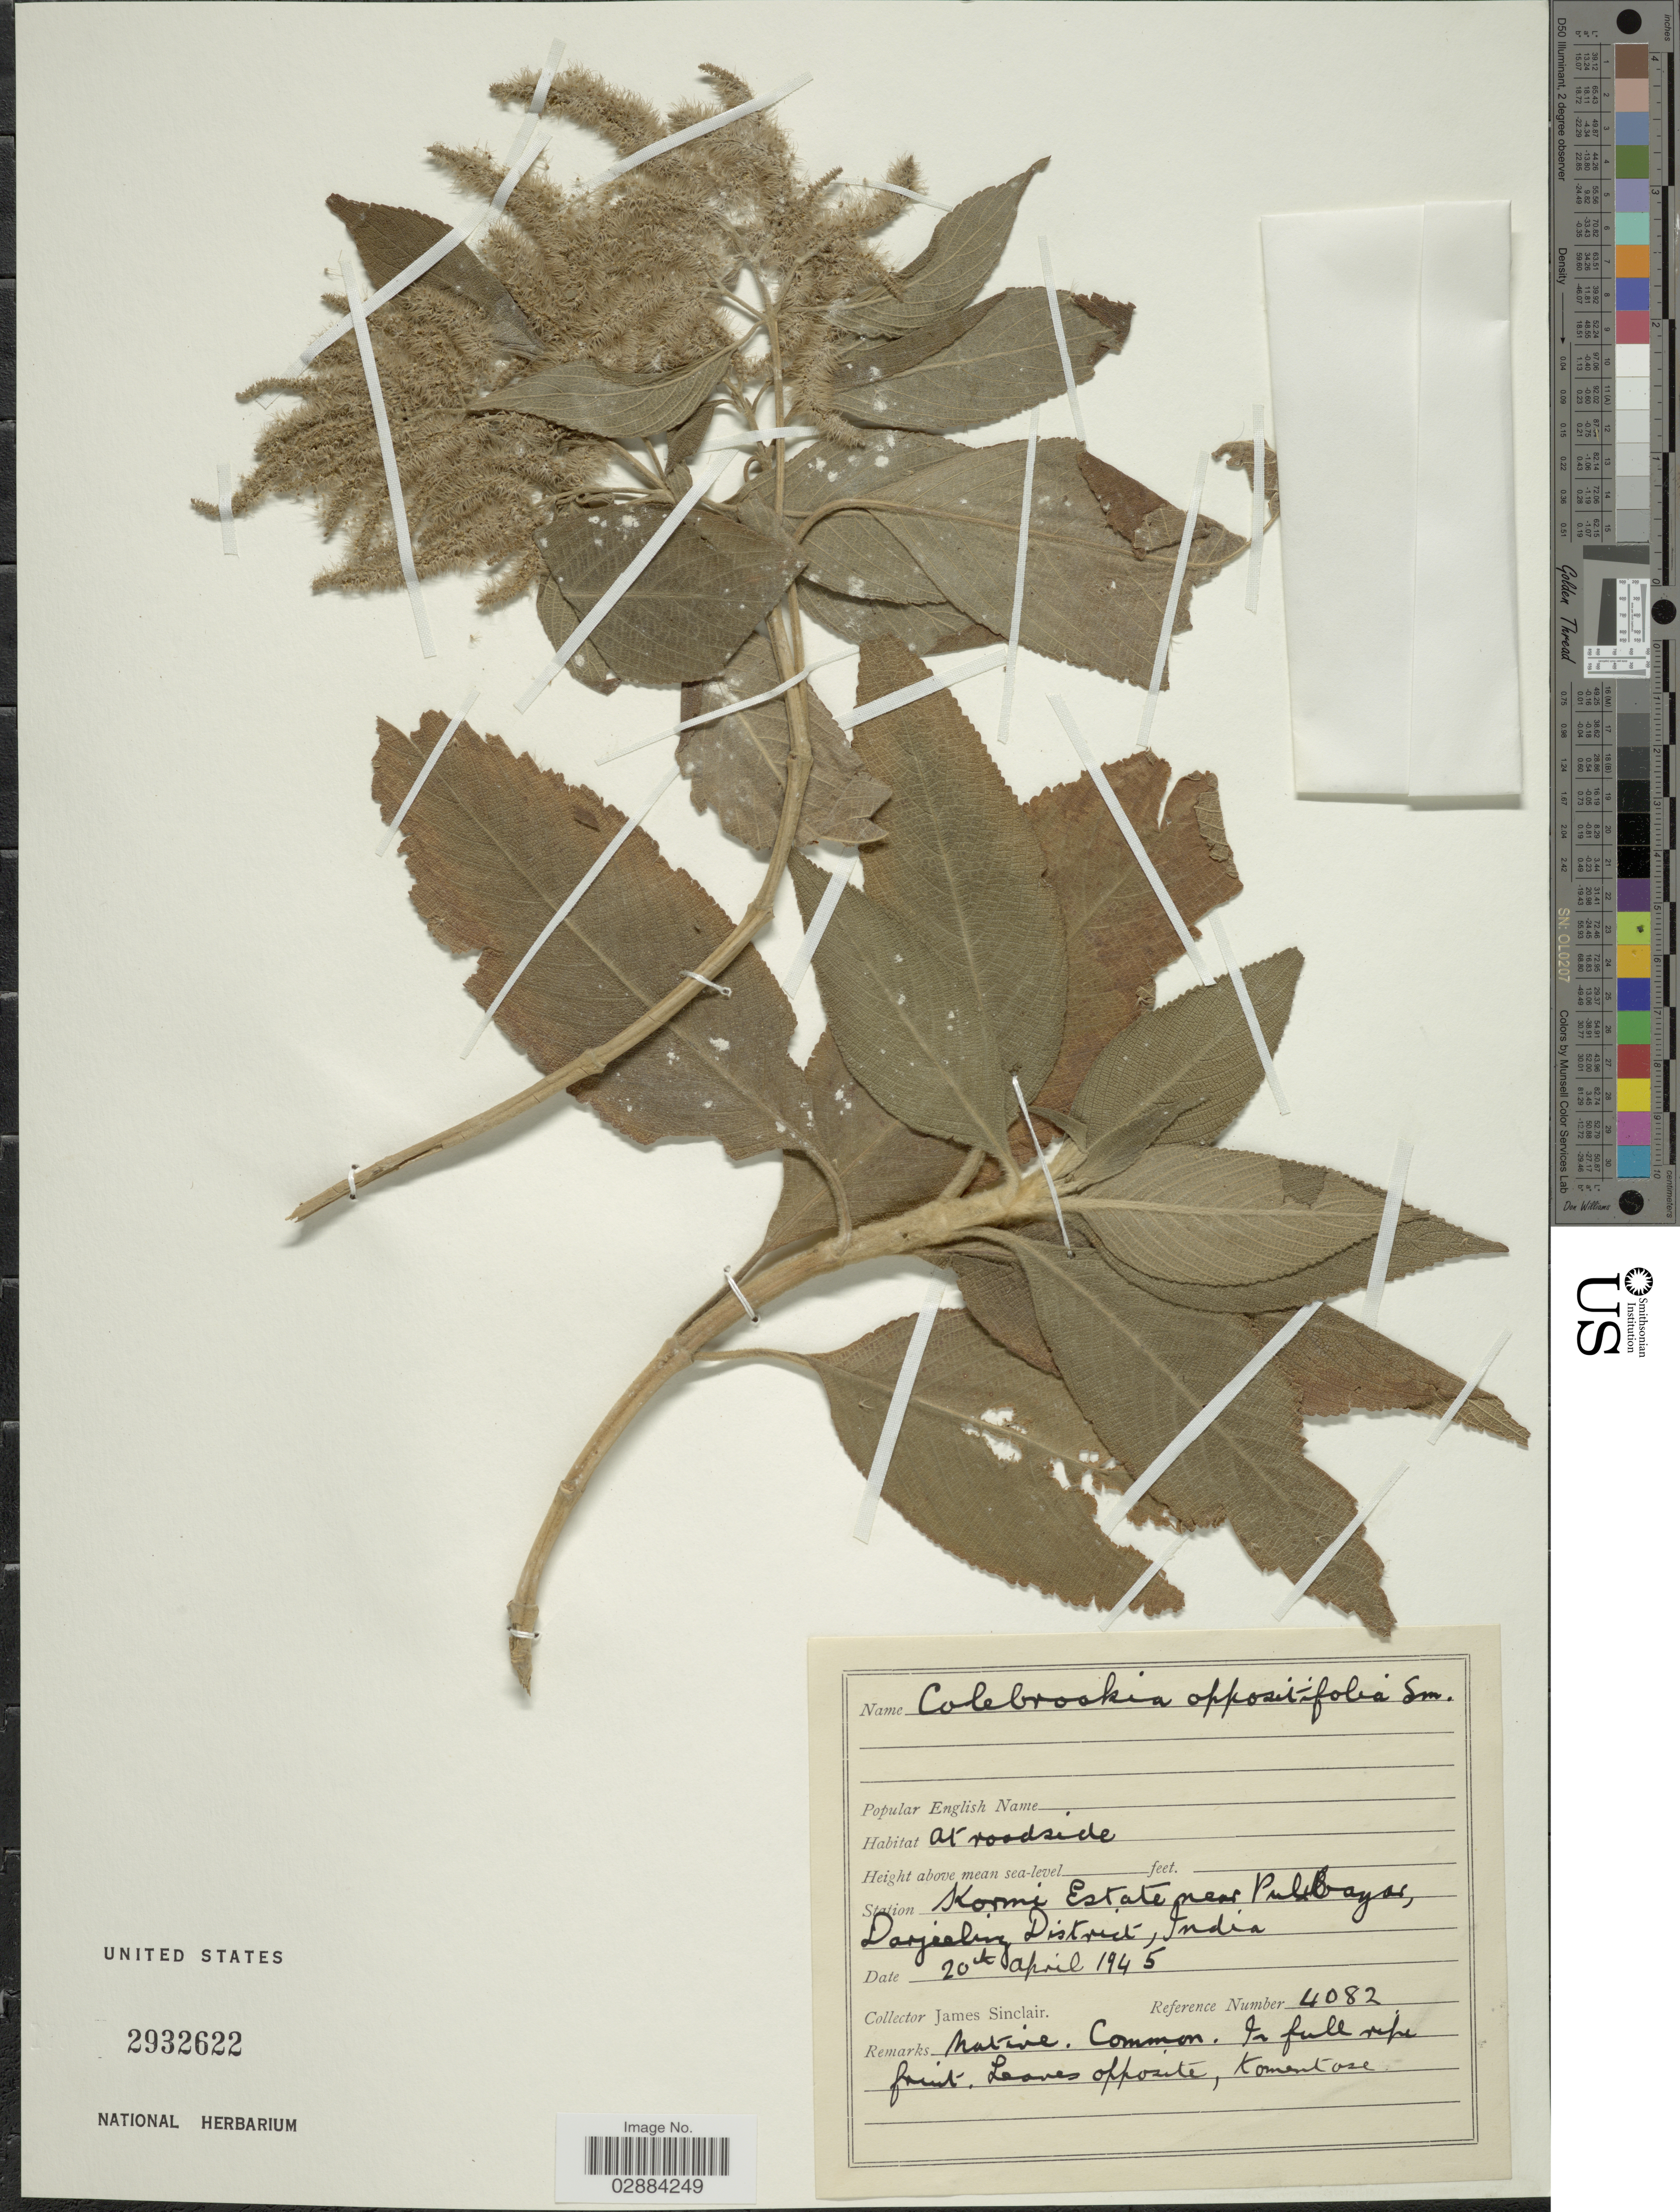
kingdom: Plantae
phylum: Tracheophyta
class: Magnoliopsida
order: Lamiales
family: Lamiaceae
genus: Colebrookea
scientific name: Colebrookea oppositifolia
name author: Small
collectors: J. Sinclair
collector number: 4082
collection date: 1945-04-20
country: India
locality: Kormi Estate near Pul Bazar, Darjeeling District.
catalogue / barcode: US 2932622